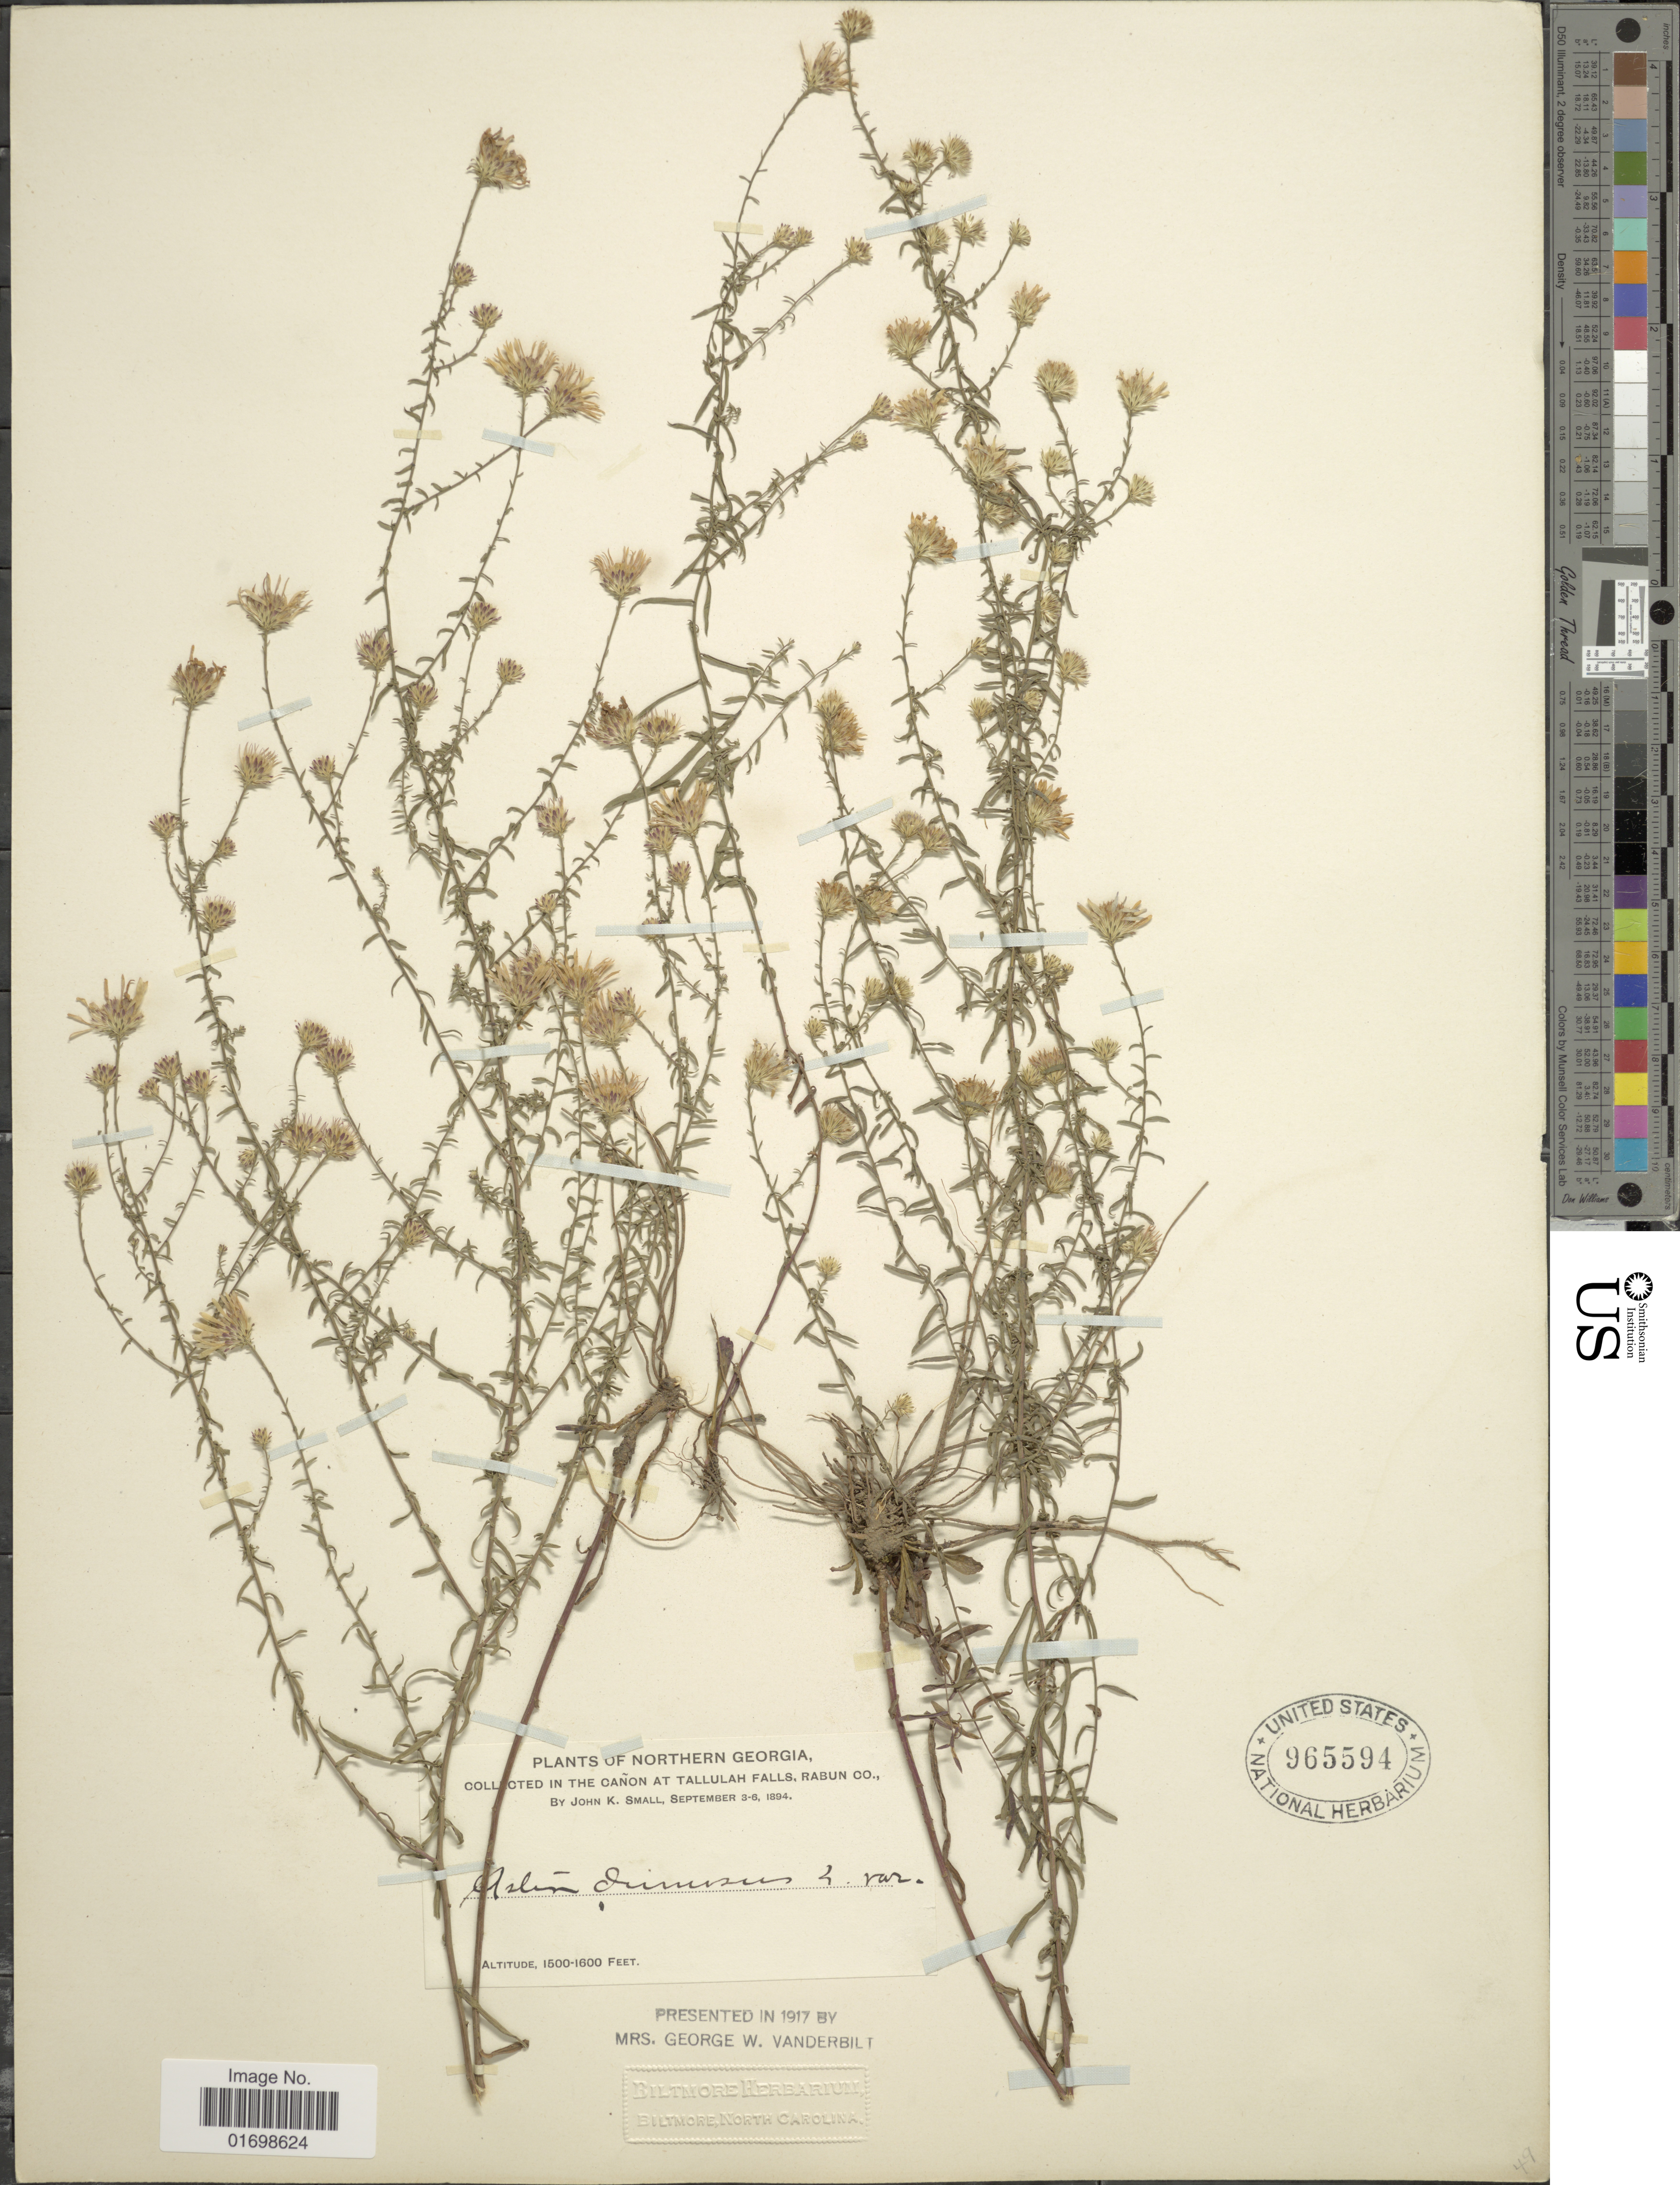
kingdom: Plantae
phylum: Tracheophyta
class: Magnoliopsida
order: Asterales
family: Asteraceae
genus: Symphyotrichum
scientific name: Symphyotrichum dumosum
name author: (L.) G.L. Nesom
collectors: J. K. Small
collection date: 1894-09-03/1894-09-06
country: United States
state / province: Georgia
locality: Northern Georgia, in the Canon at Takkukah Falls, Rabun Co.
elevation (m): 457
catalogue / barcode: US 965594